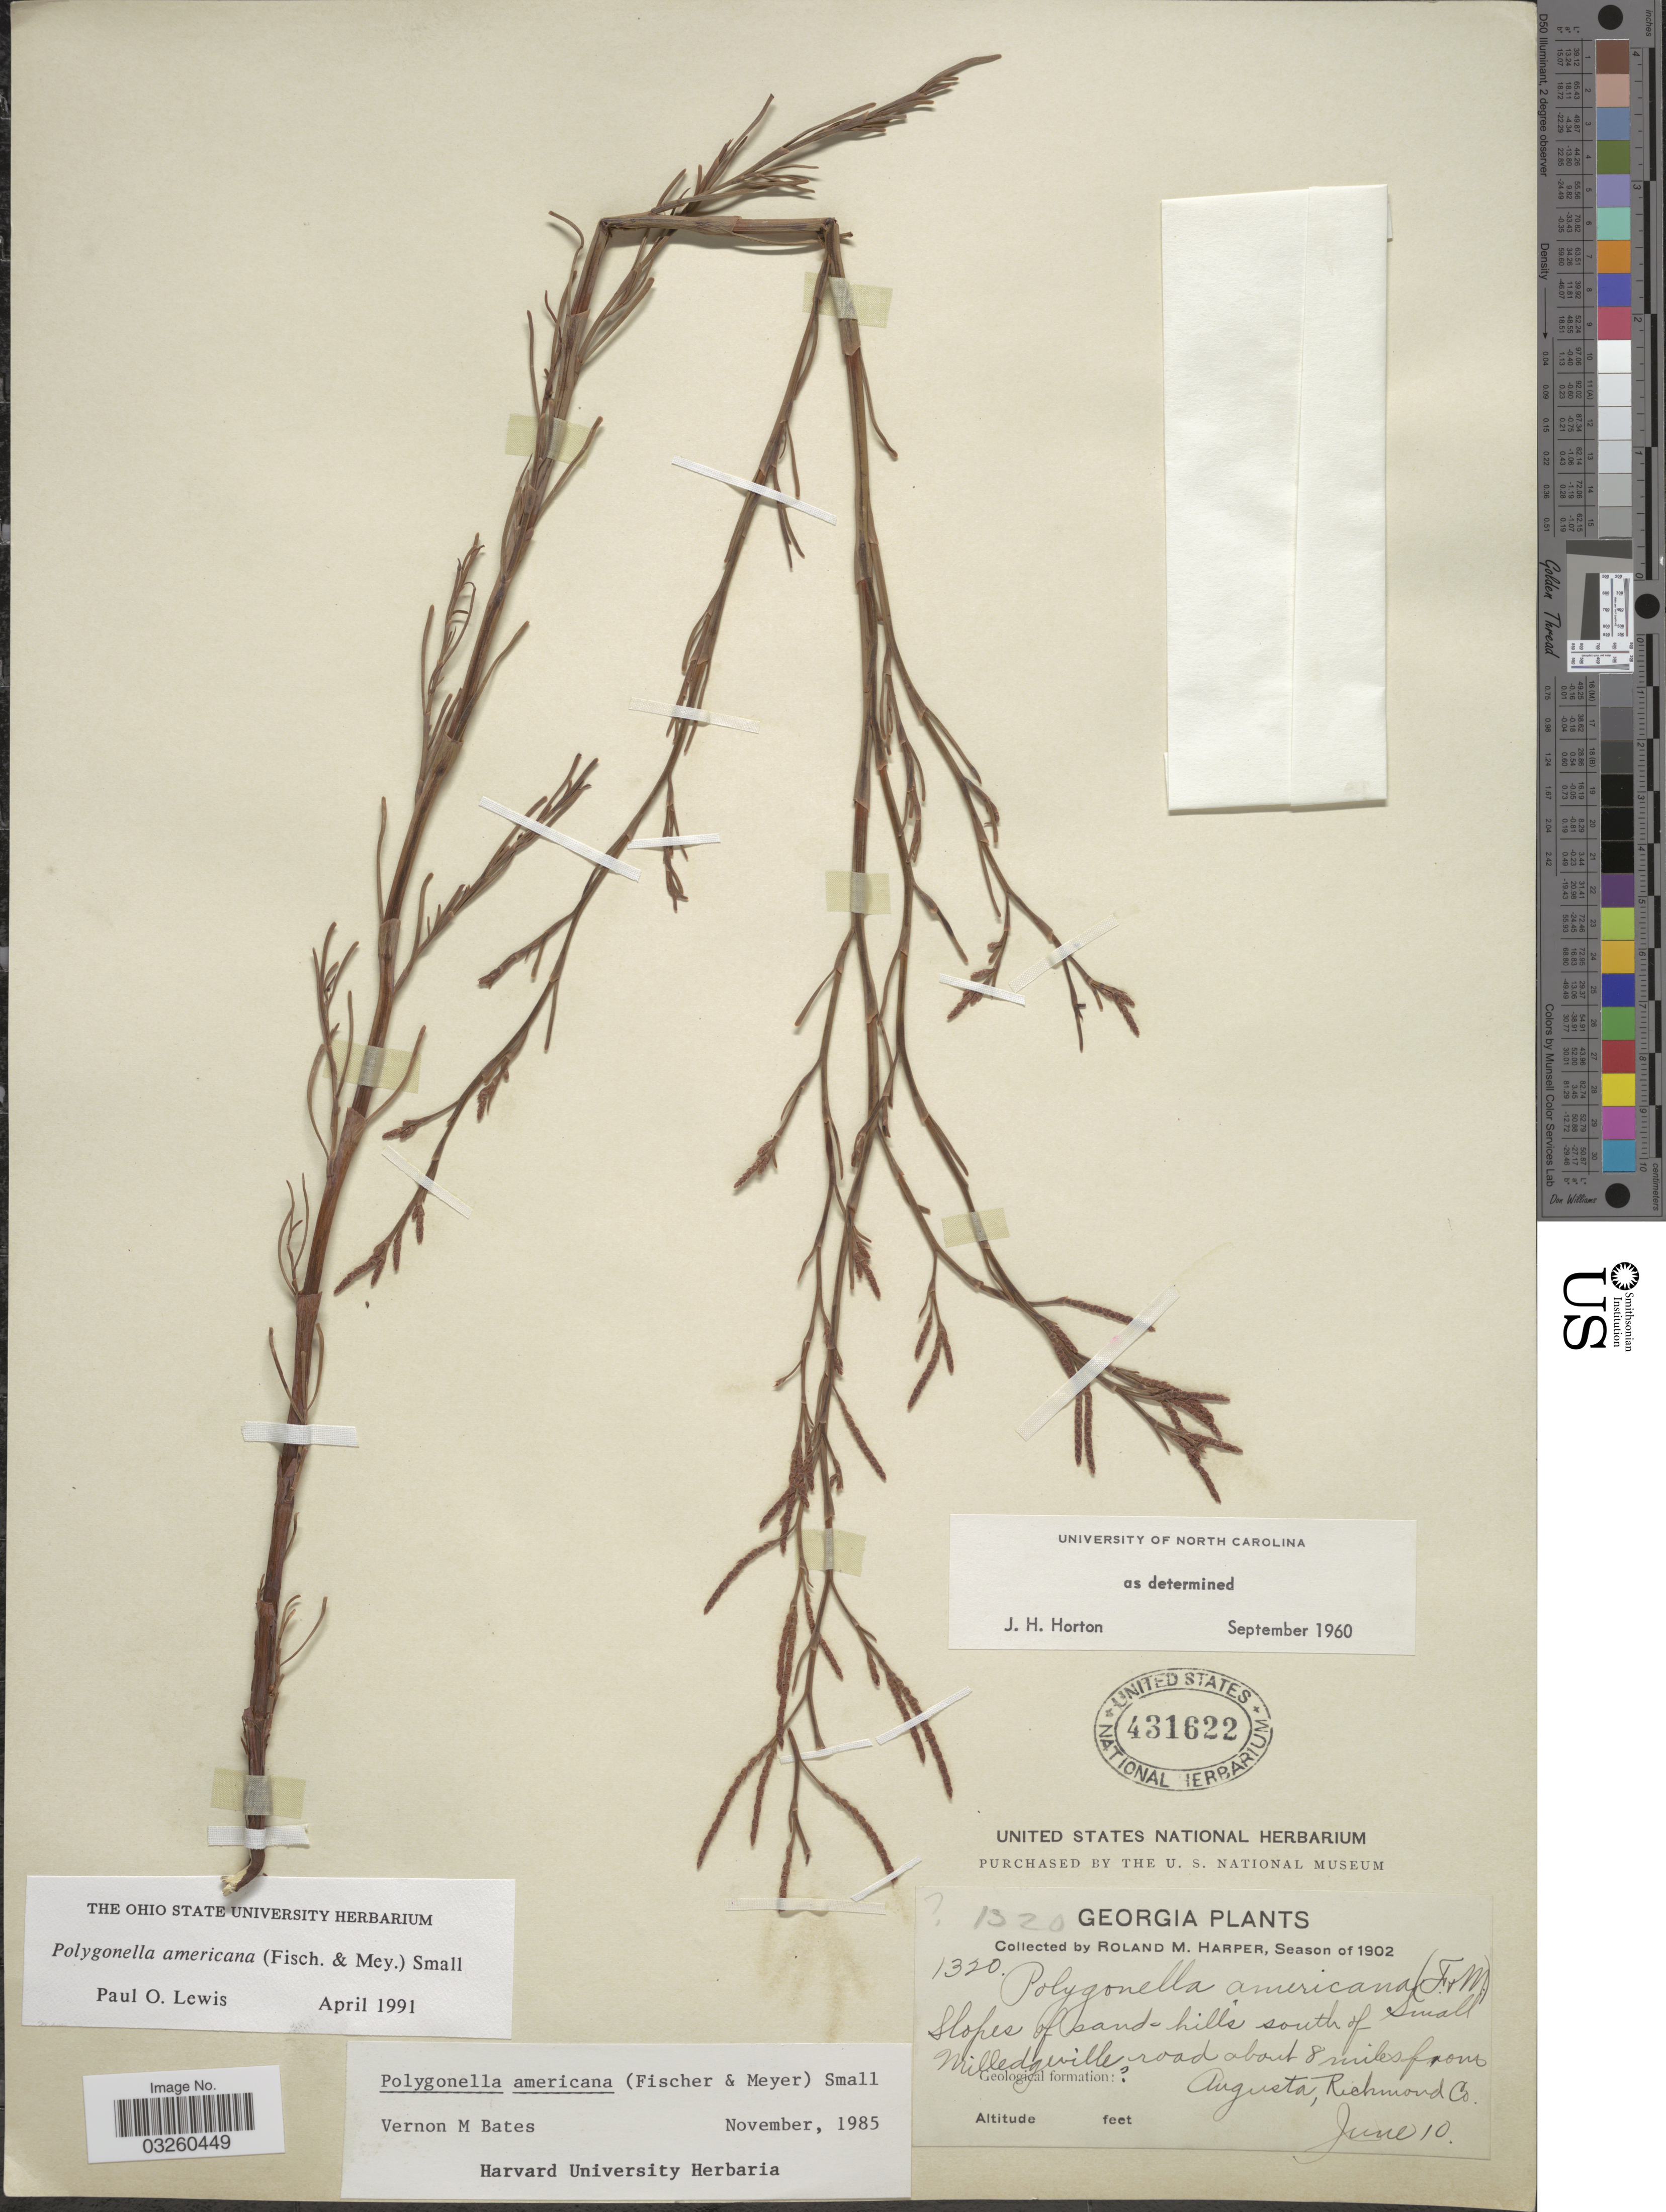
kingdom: Plantae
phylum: Tracheophyta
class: Magnoliopsida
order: Caryophyllales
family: Polygonaceae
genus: Polygonella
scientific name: Polygonella americana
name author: (Fisch. & C.A. Mey.) Small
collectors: R. M. Harper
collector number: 1320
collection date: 1902-06-10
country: United States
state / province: Georgia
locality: Slopes of sand-hills south of Milledgeville road about 8 miles from Augusta, Richmond Co.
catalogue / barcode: US 431622